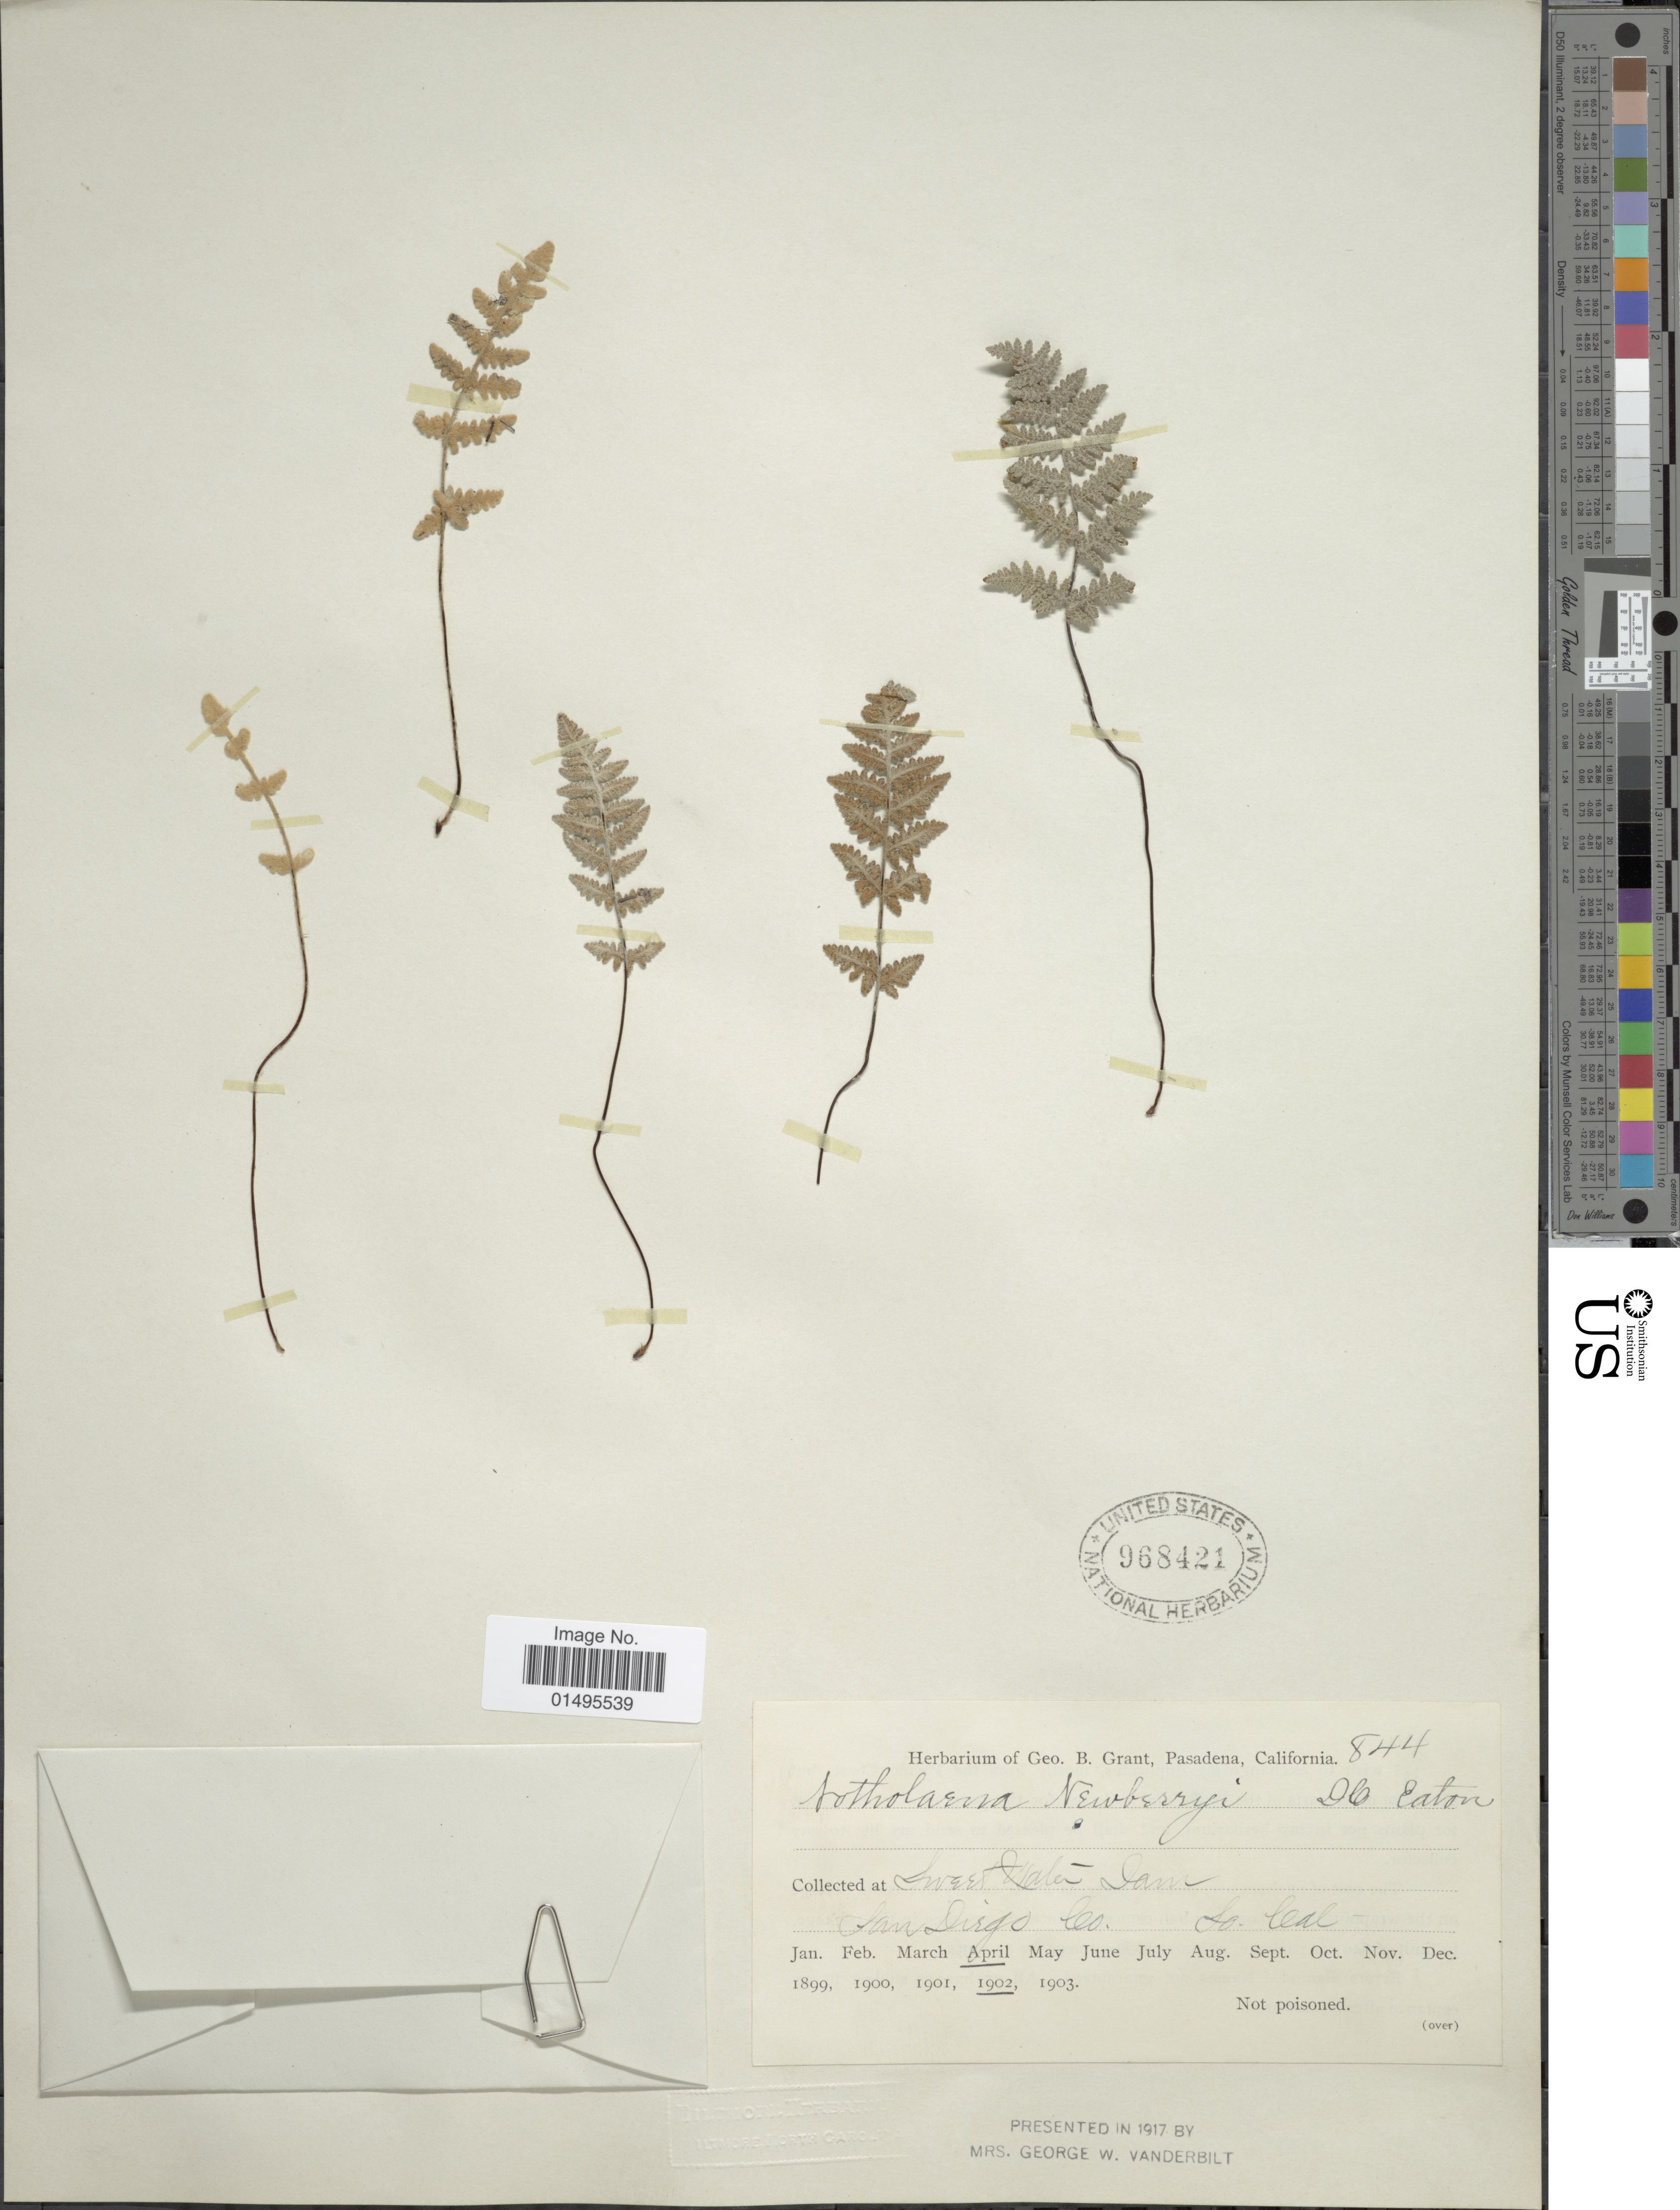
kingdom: Plantae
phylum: Tracheophyta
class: Polypodiopsida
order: Polypodiales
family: Pteridaceae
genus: Notholaena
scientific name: Notholaena newberryi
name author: D.C. Eaton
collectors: ex herb. G. B. Grant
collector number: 844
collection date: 1902-04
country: United States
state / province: California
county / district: San Diego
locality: Sweet Water Jam, San Diego Co., So. Cal.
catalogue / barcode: US 968421